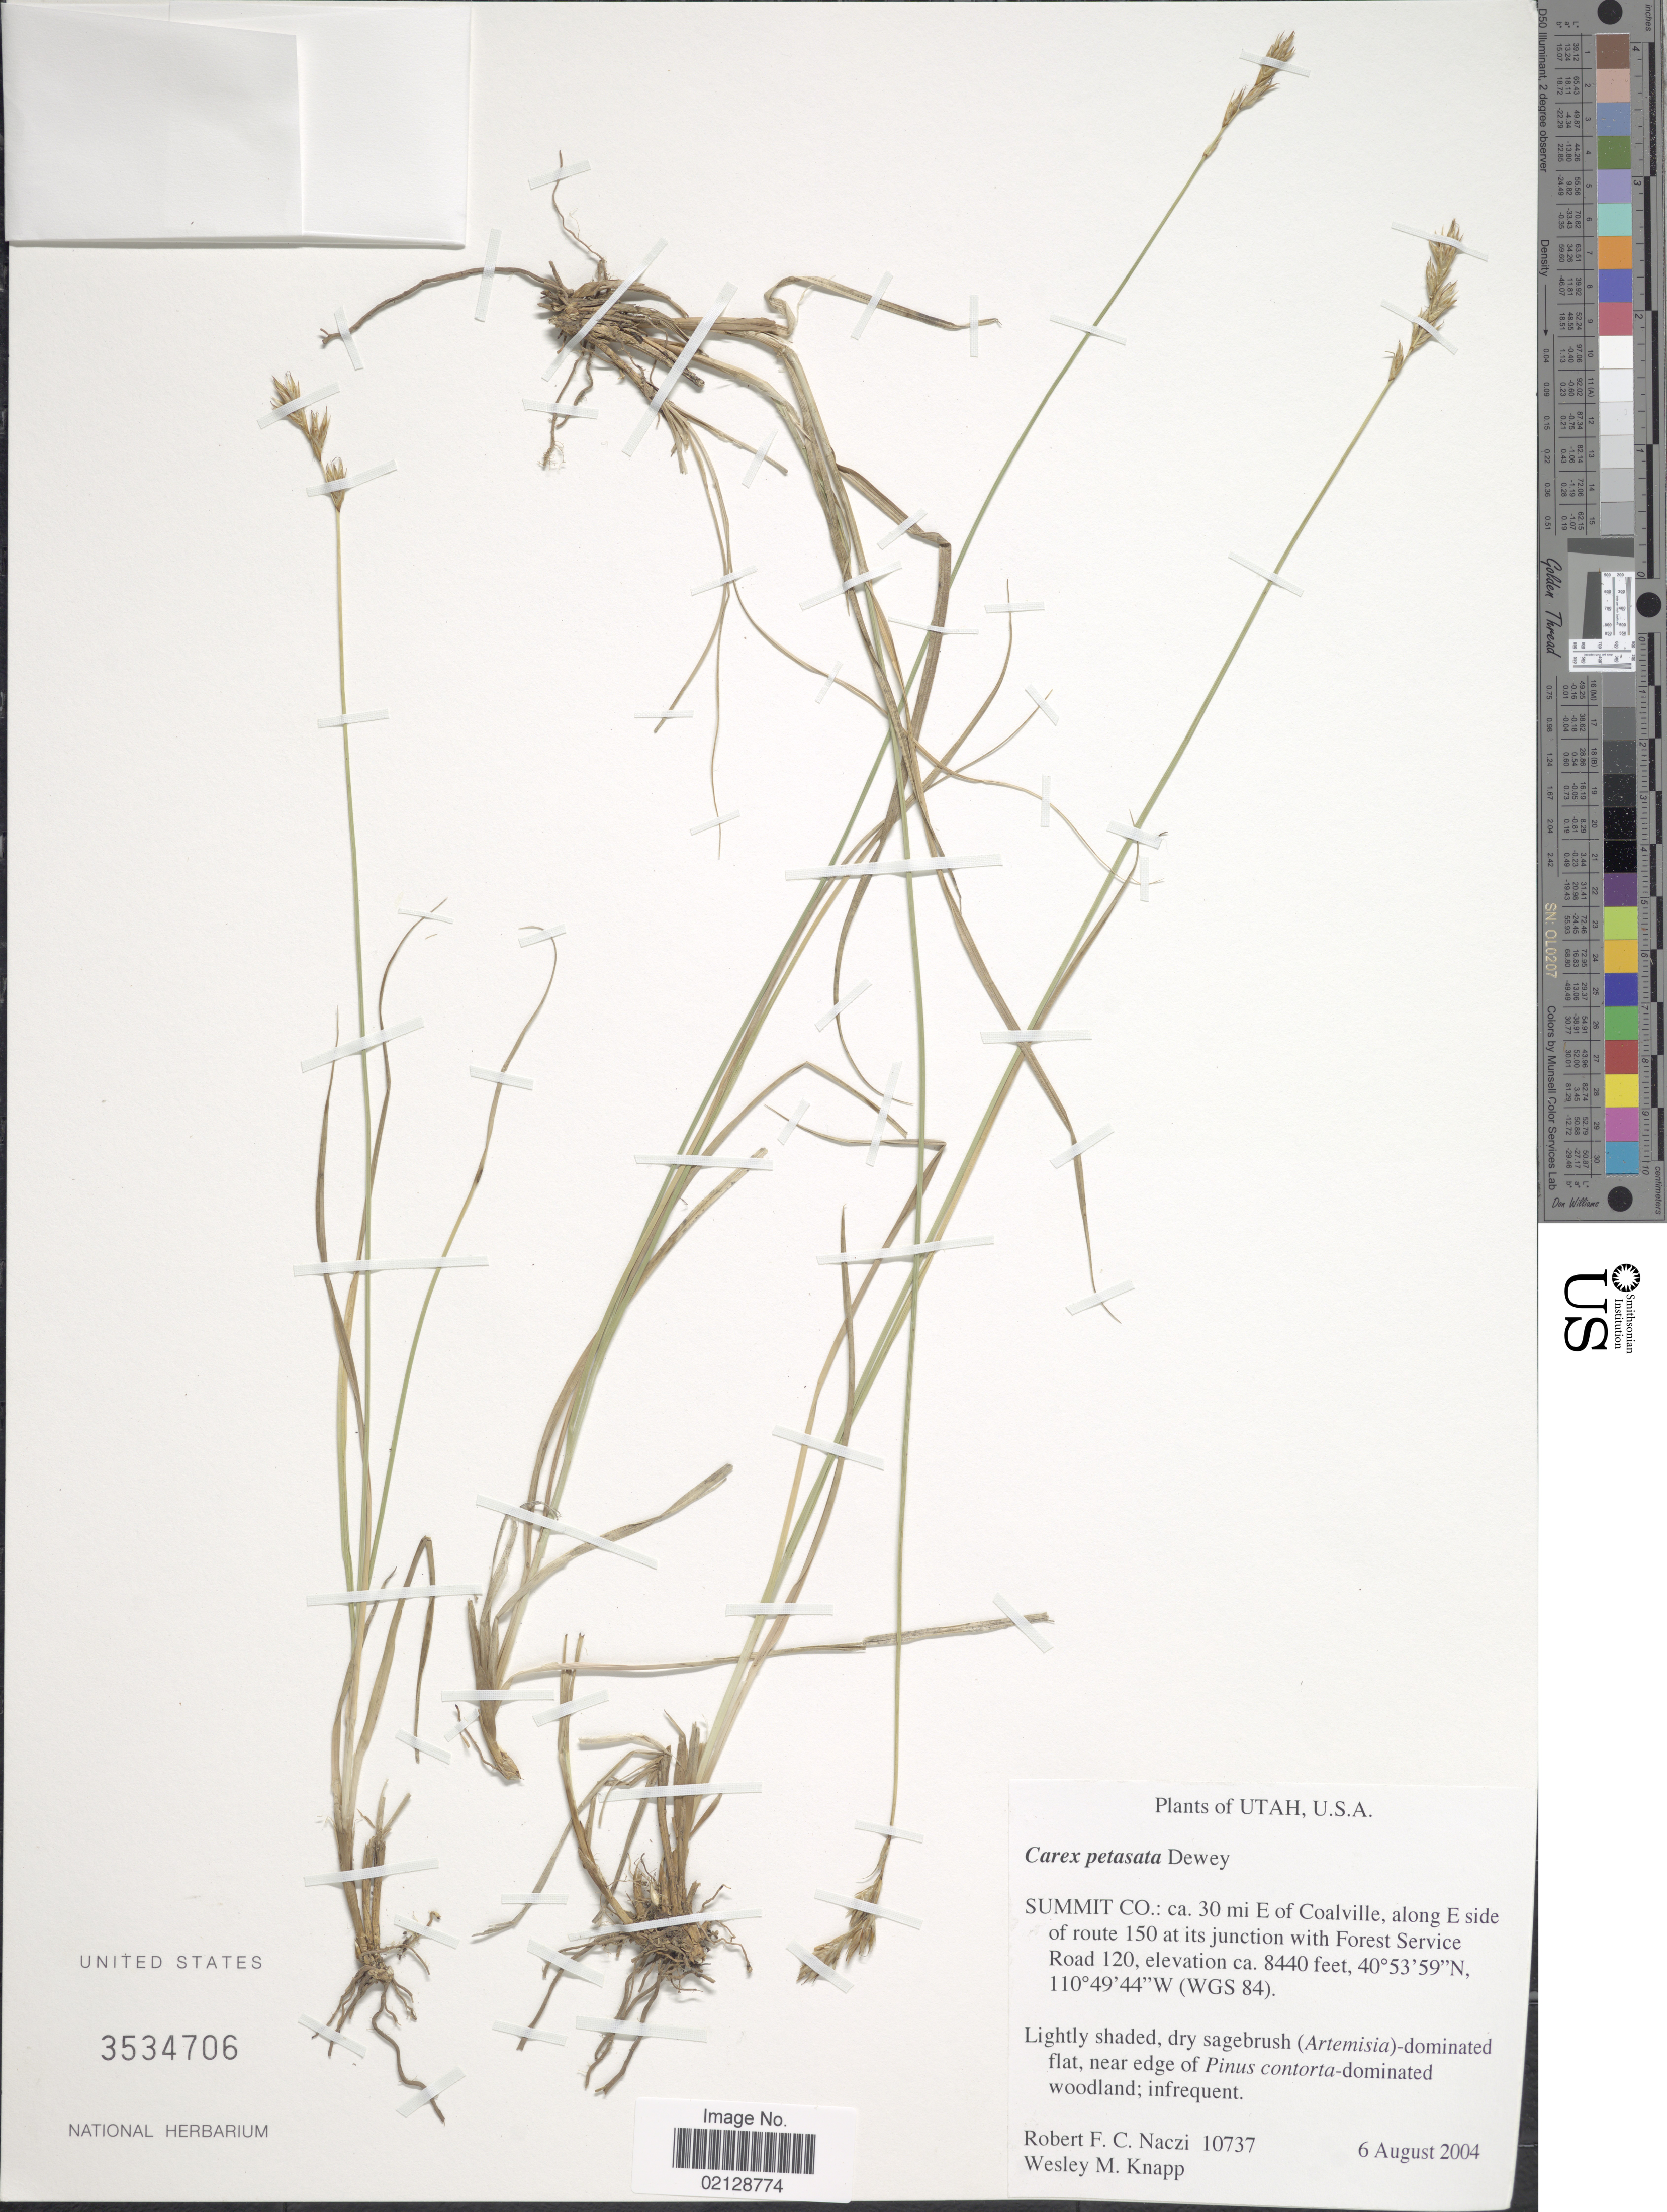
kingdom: Plantae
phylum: Tracheophyta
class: Liliopsida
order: Poales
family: Cyperaceae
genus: Carex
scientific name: Carex petasata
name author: Dewey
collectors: R. F. C. Naczi & W. Knapp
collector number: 10737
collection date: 2004-08-06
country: United States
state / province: Utah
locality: Utah, U.S.A., Summit Co.: 30 mi E of Coalville, along E side of route 150 at its junction with Forest Service Road 120, (WGS 84)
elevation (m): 2573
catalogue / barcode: US 3534706